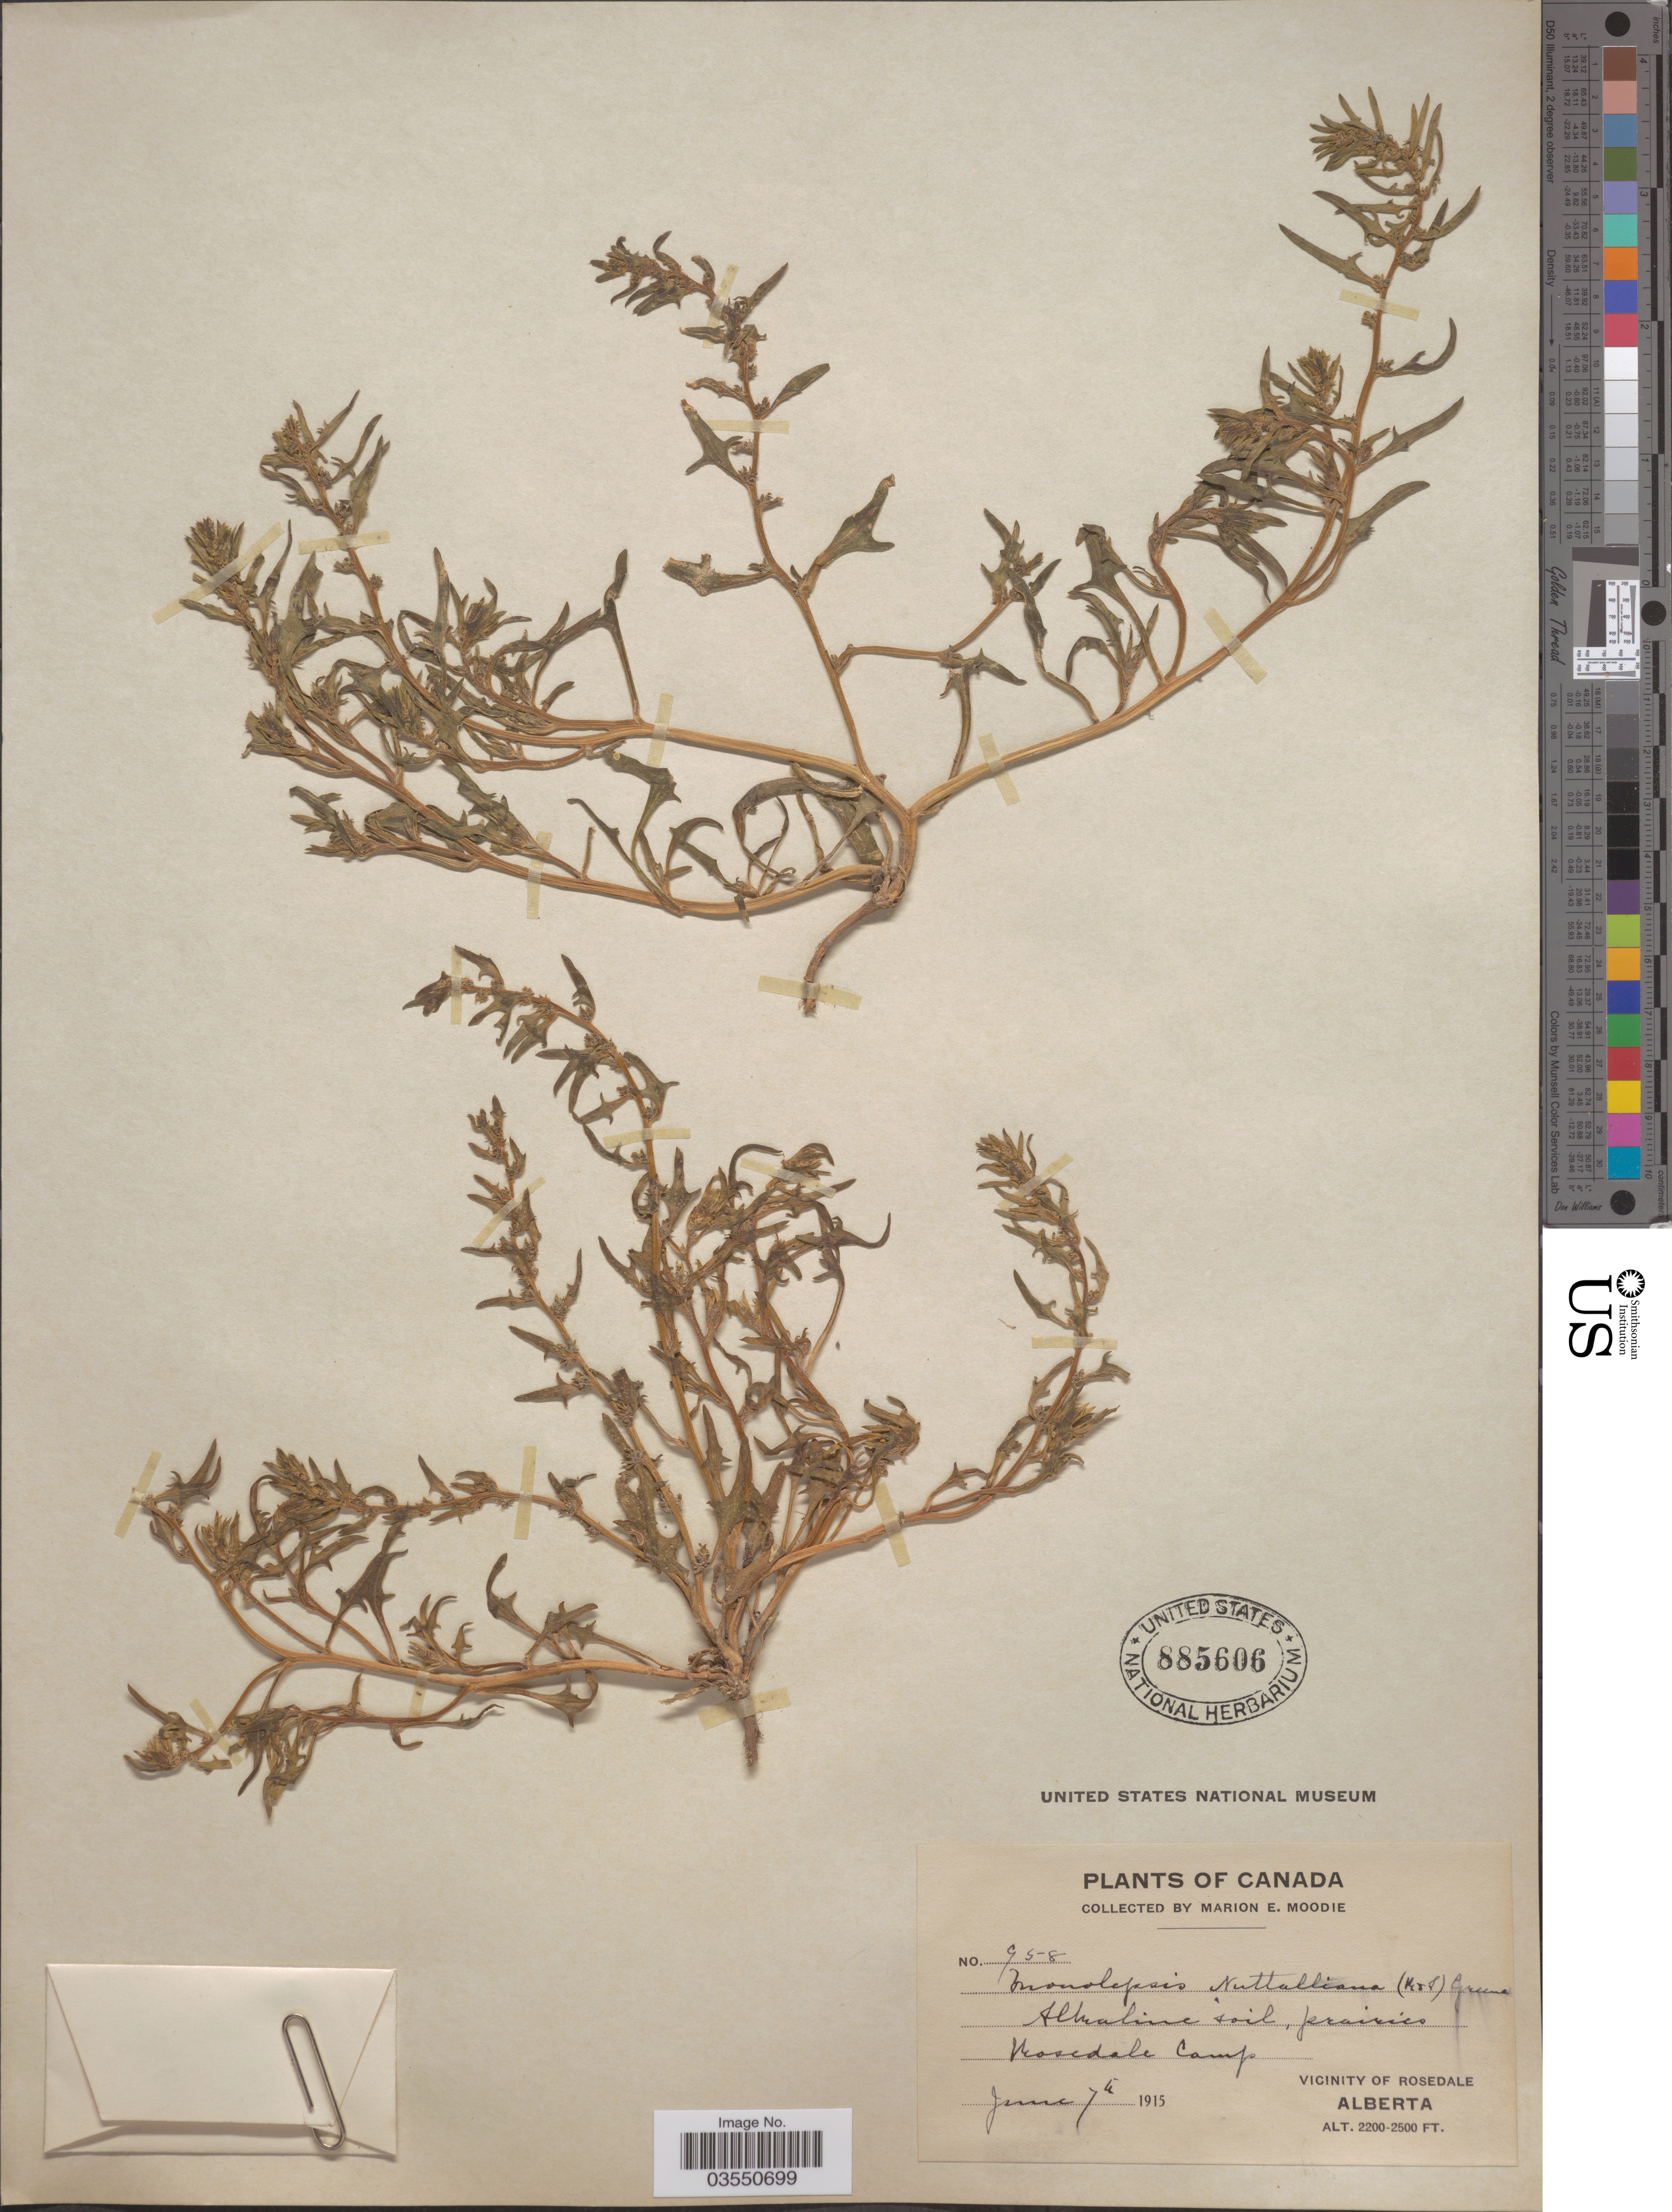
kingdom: Plantae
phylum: Tracheophyta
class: Magnoliopsida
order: Caryophyllales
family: Amaranthaceae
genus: Blitum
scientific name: Blitum nuttallianum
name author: Schult.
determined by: U.S. National Herbarium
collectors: M. E. Moodie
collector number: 958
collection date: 1915-06-07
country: Canada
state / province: Alberta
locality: Rosedale Camp. Vicinity of Rosedale.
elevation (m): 671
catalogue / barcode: US 885606